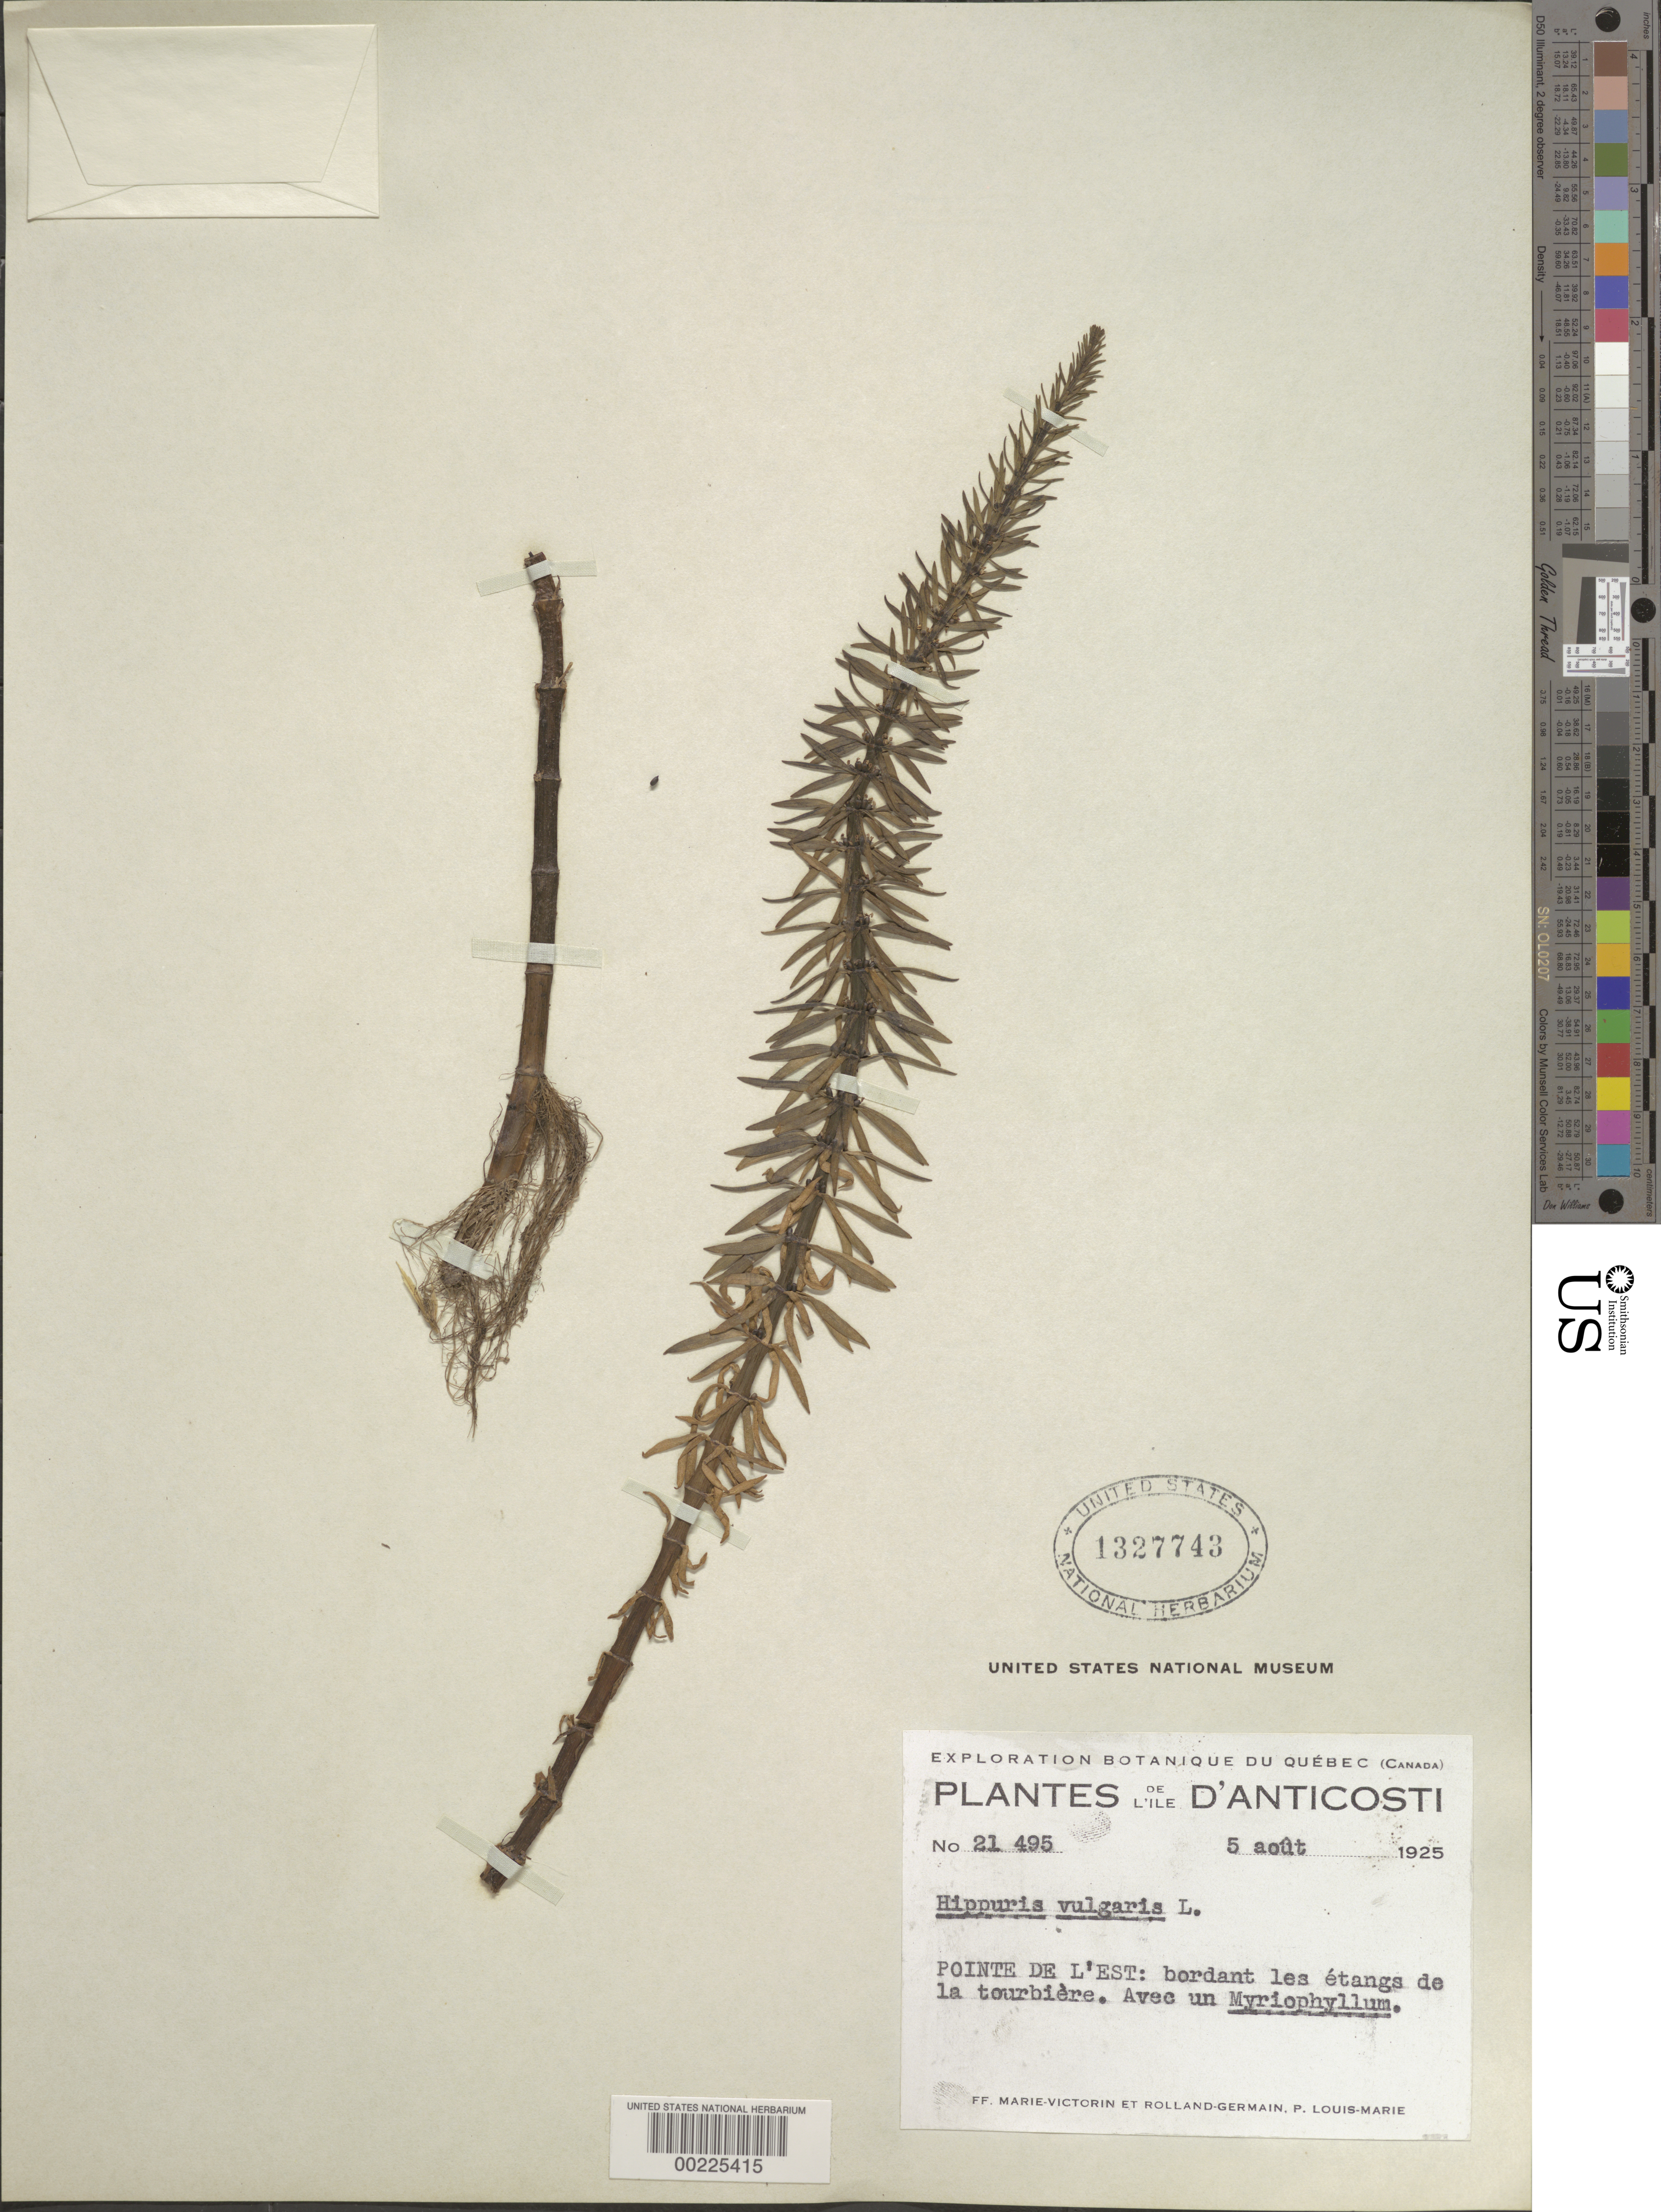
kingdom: Plantae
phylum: Tracheophyta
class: Magnoliopsida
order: Lamiales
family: Plantaginaceae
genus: Hippuris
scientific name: Hippuris vulgaris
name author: L.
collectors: Fr. Marie-Victorin & Rolland-Germain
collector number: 21495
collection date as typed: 05 Aug 1925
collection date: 1925-08-05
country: Canada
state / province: Quebec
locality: Pointe de l'est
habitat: Edge of pond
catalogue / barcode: US 1327743